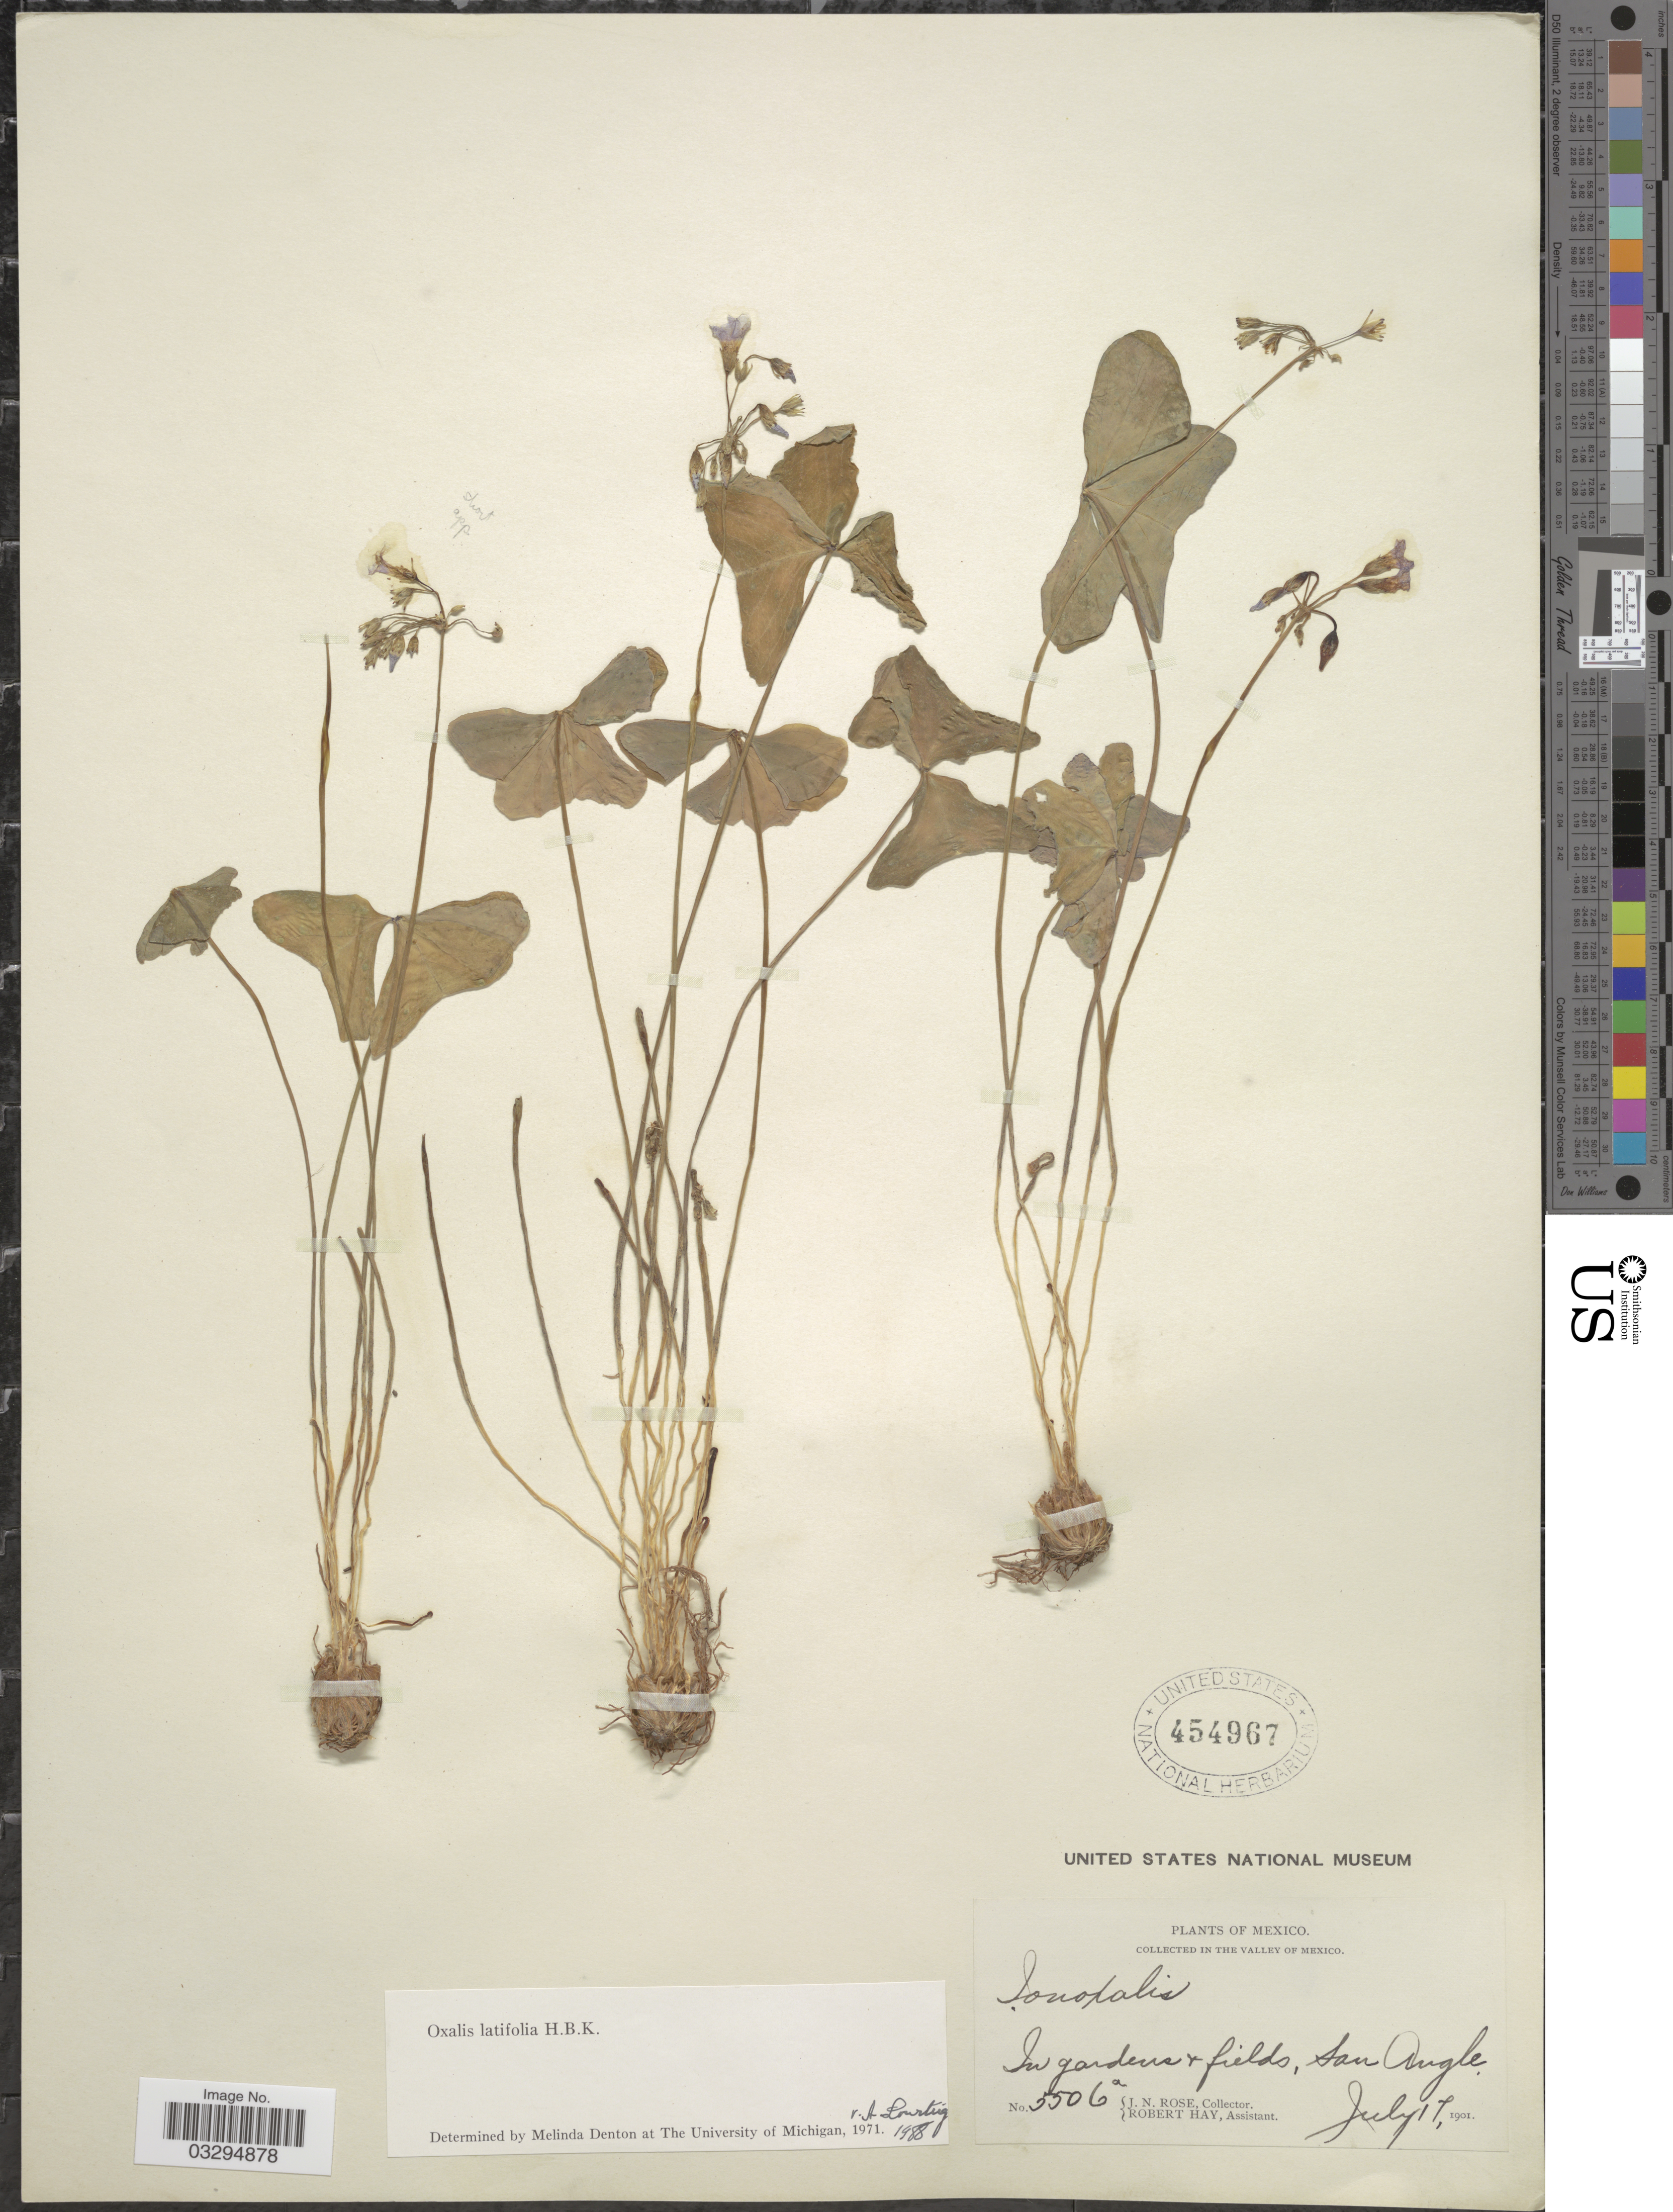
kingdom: Plantae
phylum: Tracheophyta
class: Magnoliopsida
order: Oxalidales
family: Oxalidaceae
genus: Oxalis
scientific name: Oxalis latifolia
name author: Kunth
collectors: J. N. Rose & R. Hay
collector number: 5506a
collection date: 1901-07-17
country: Mexico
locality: In the valley of Mexico. In gardens & fields, San Angle.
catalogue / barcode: US 454967